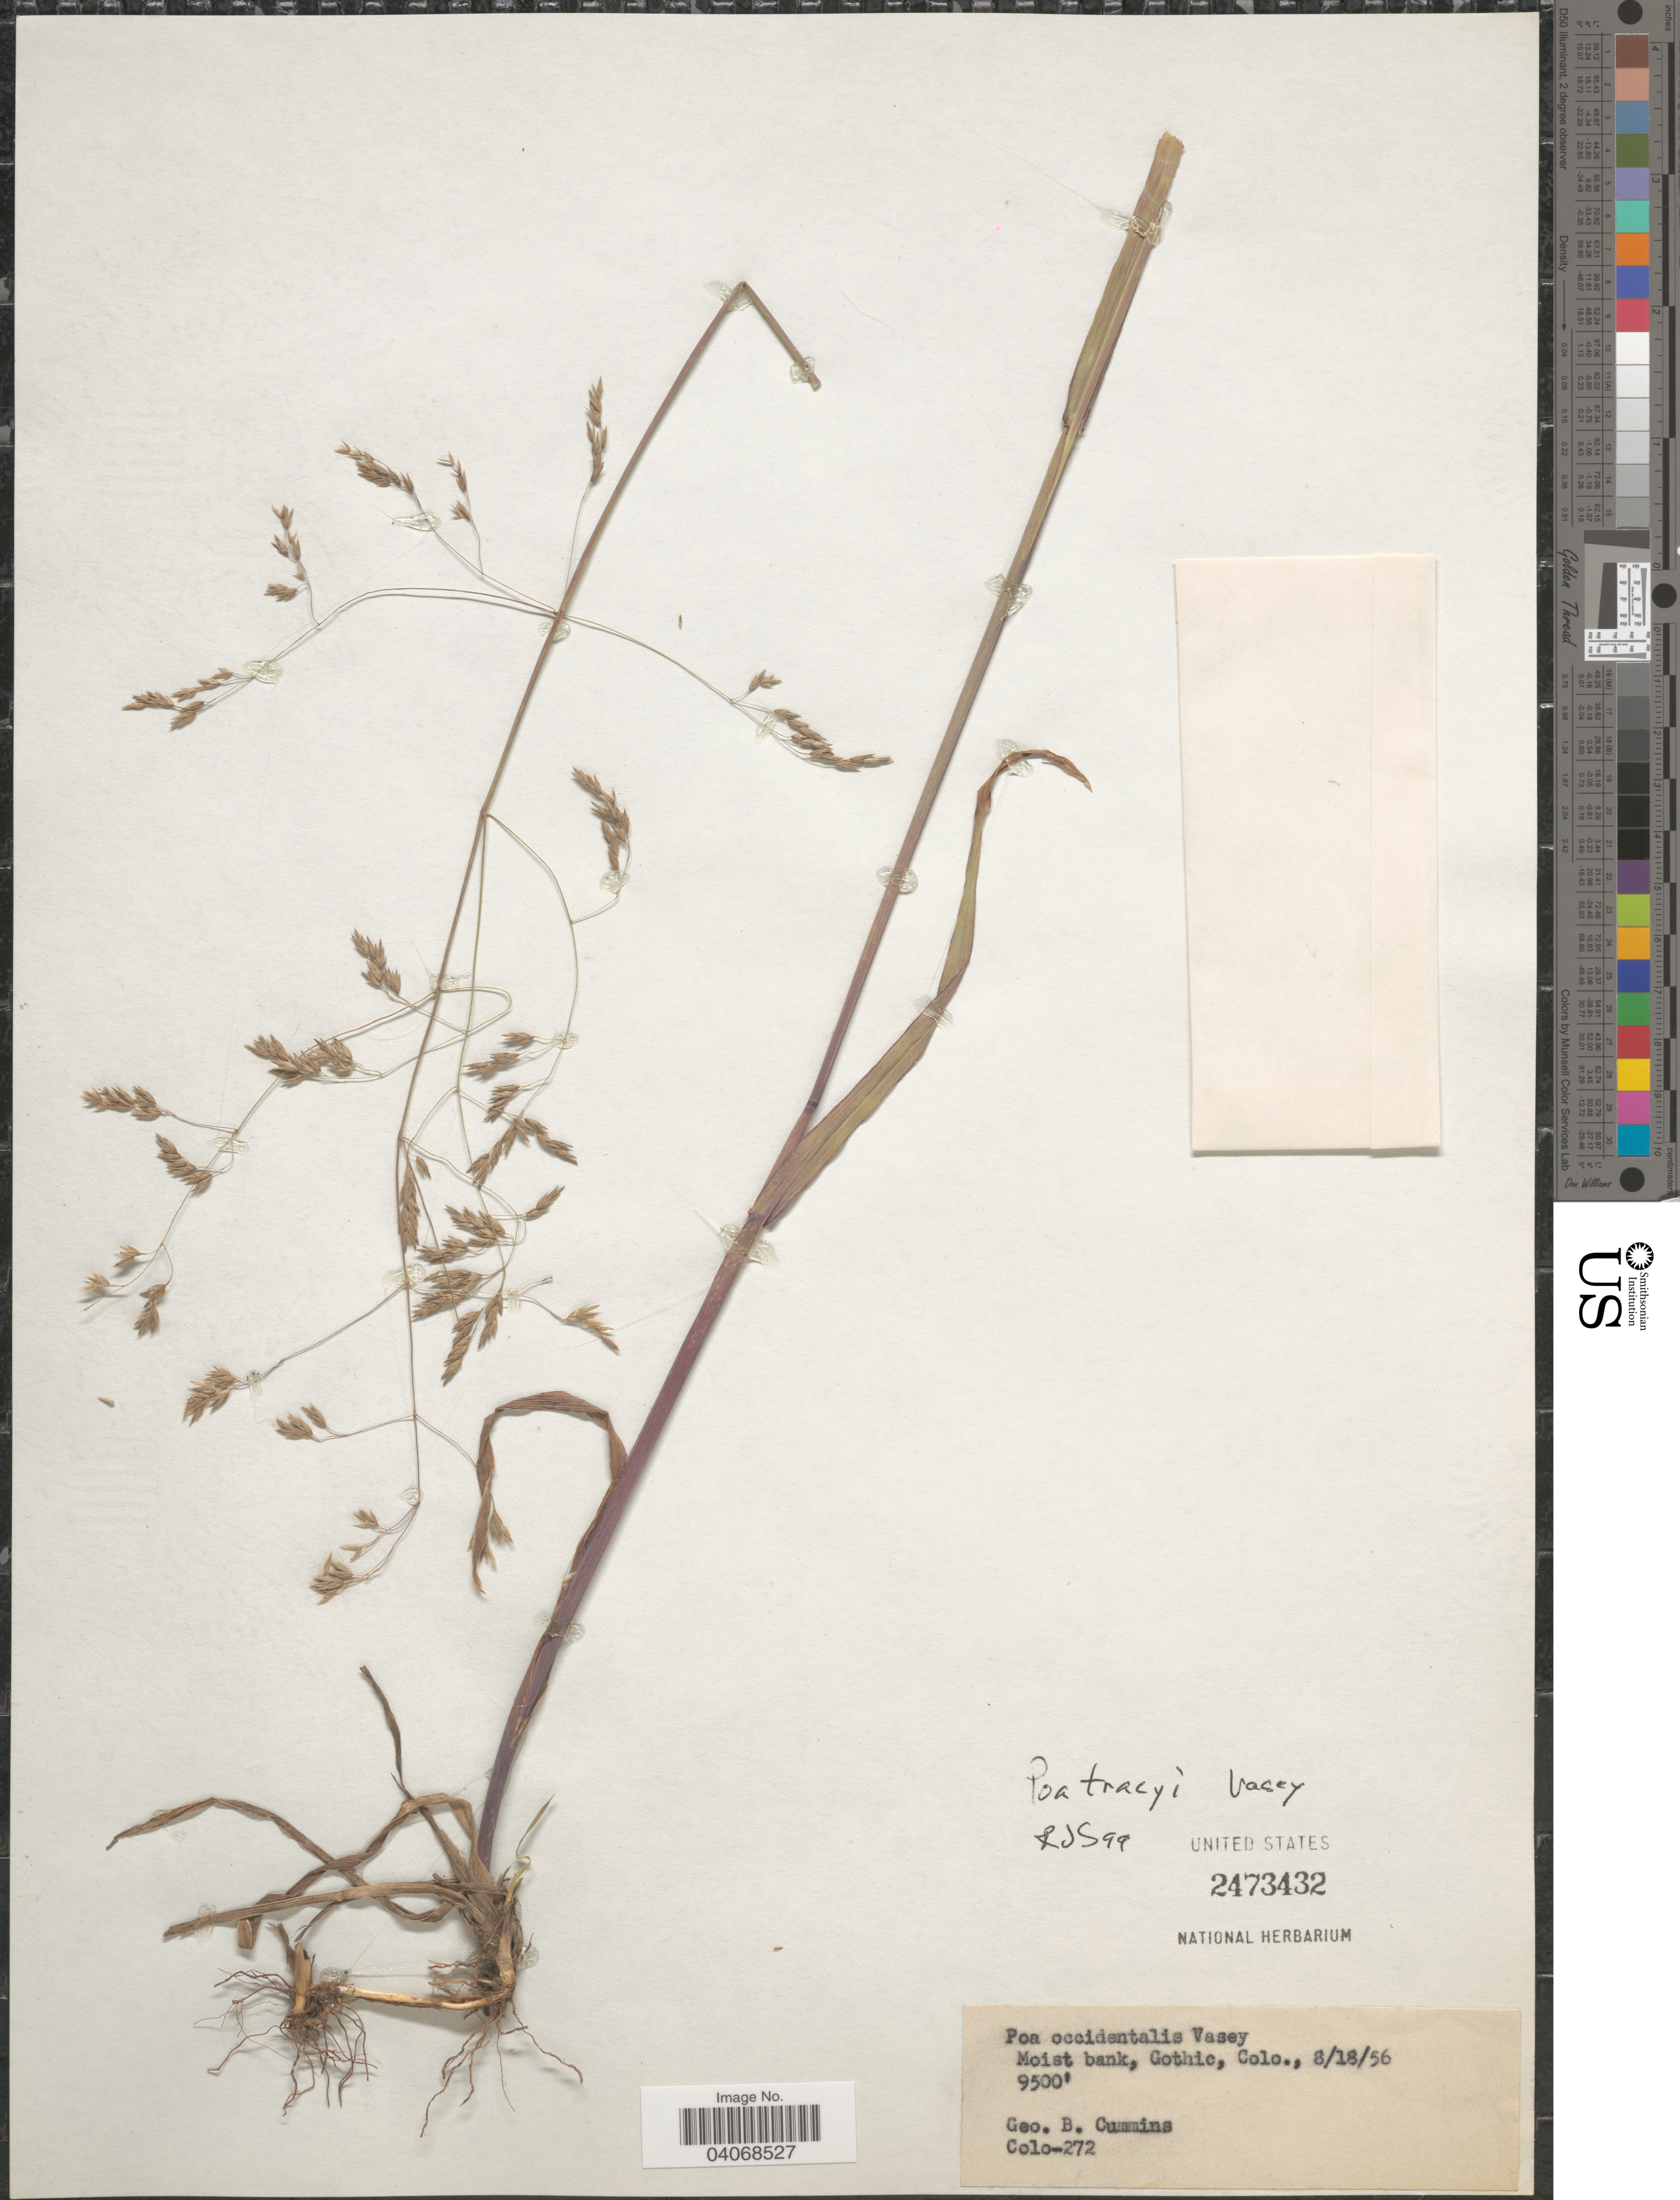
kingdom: Plantae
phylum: Tracheophyta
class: Liliopsida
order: Poales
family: Poaceae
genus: Poa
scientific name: Poa tracyi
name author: Vasey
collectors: G. Cummins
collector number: Colo-272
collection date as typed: Transcribed d/m/y: 18/8/56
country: United States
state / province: Colorado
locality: Moist bank, Gothic.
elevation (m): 2896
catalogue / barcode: US 2473432